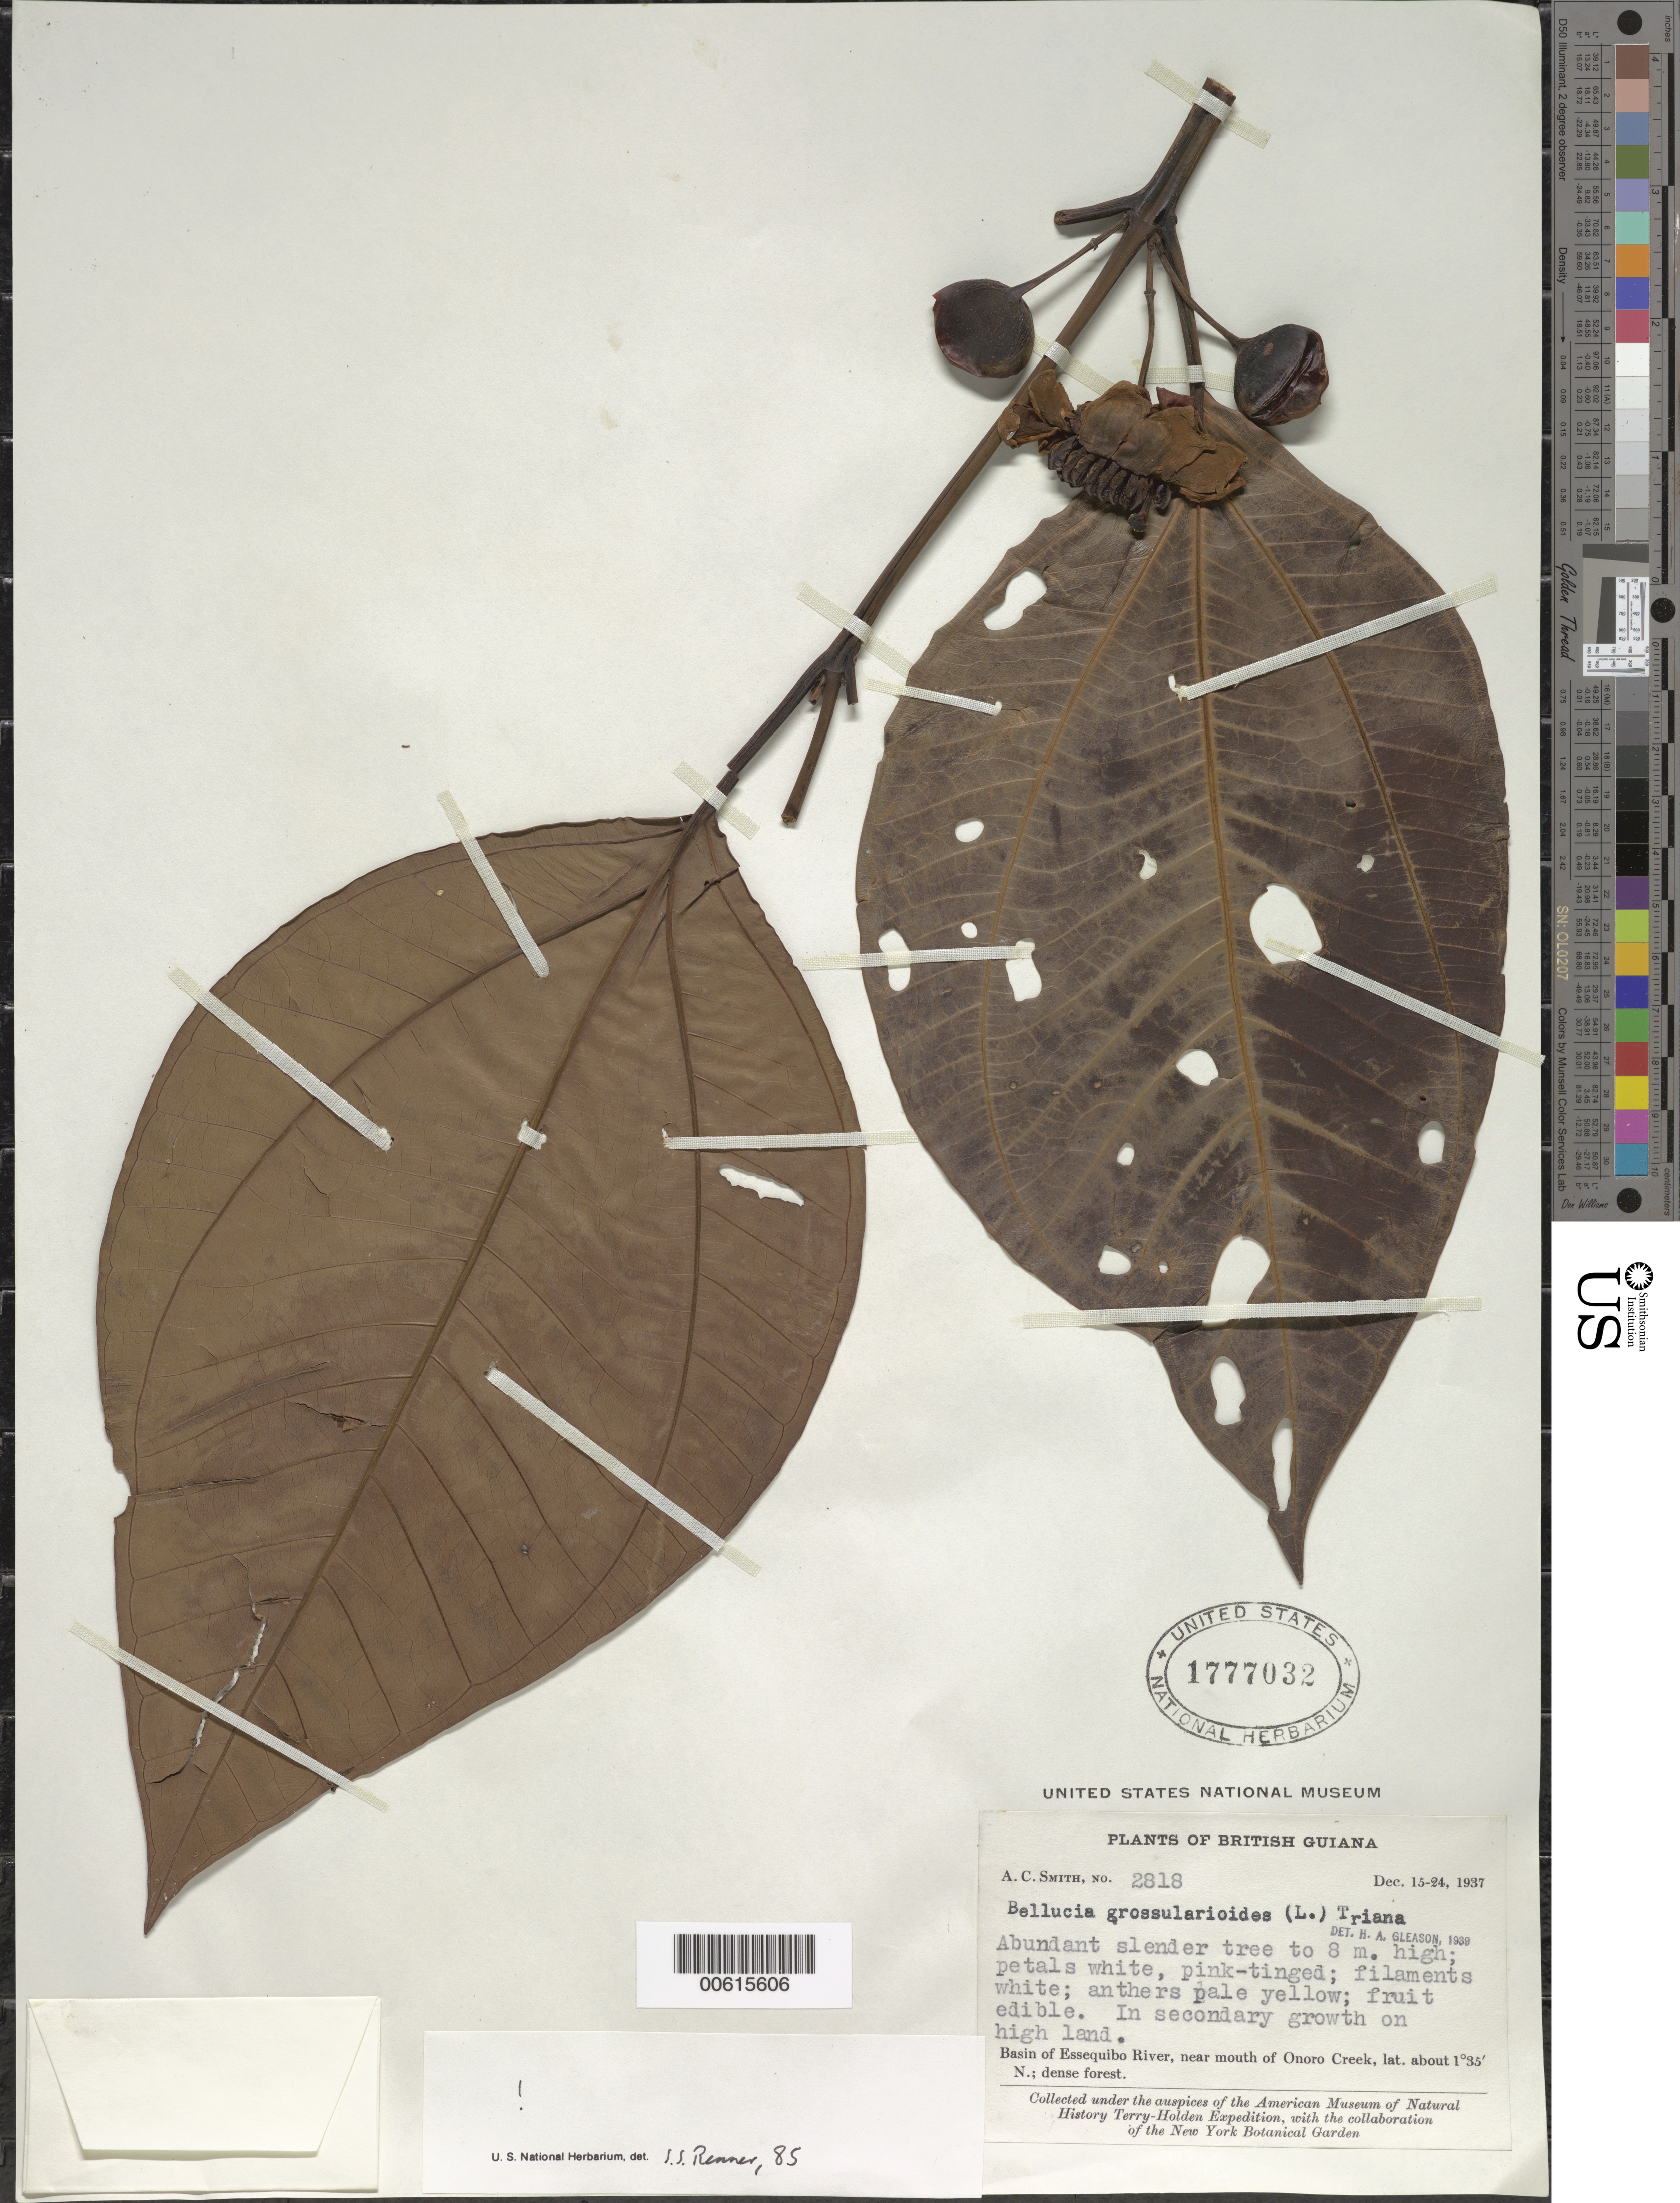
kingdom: Plantae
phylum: Tracheophyta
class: Magnoliopsida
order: Myrtales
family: Melastomataceae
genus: Bellucia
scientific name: Bellucia grossularioides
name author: (L.) Triana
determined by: Renner, S. S.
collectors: A. C. Smith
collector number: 2818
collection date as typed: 15-Dec-37 to 24-Dec-37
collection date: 1937-12-15/1937-12-24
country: Guyana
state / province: U. Takutu-U. Essequibo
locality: Onoro Creek (near mouth), Essequibo River basin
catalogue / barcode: US 1777032